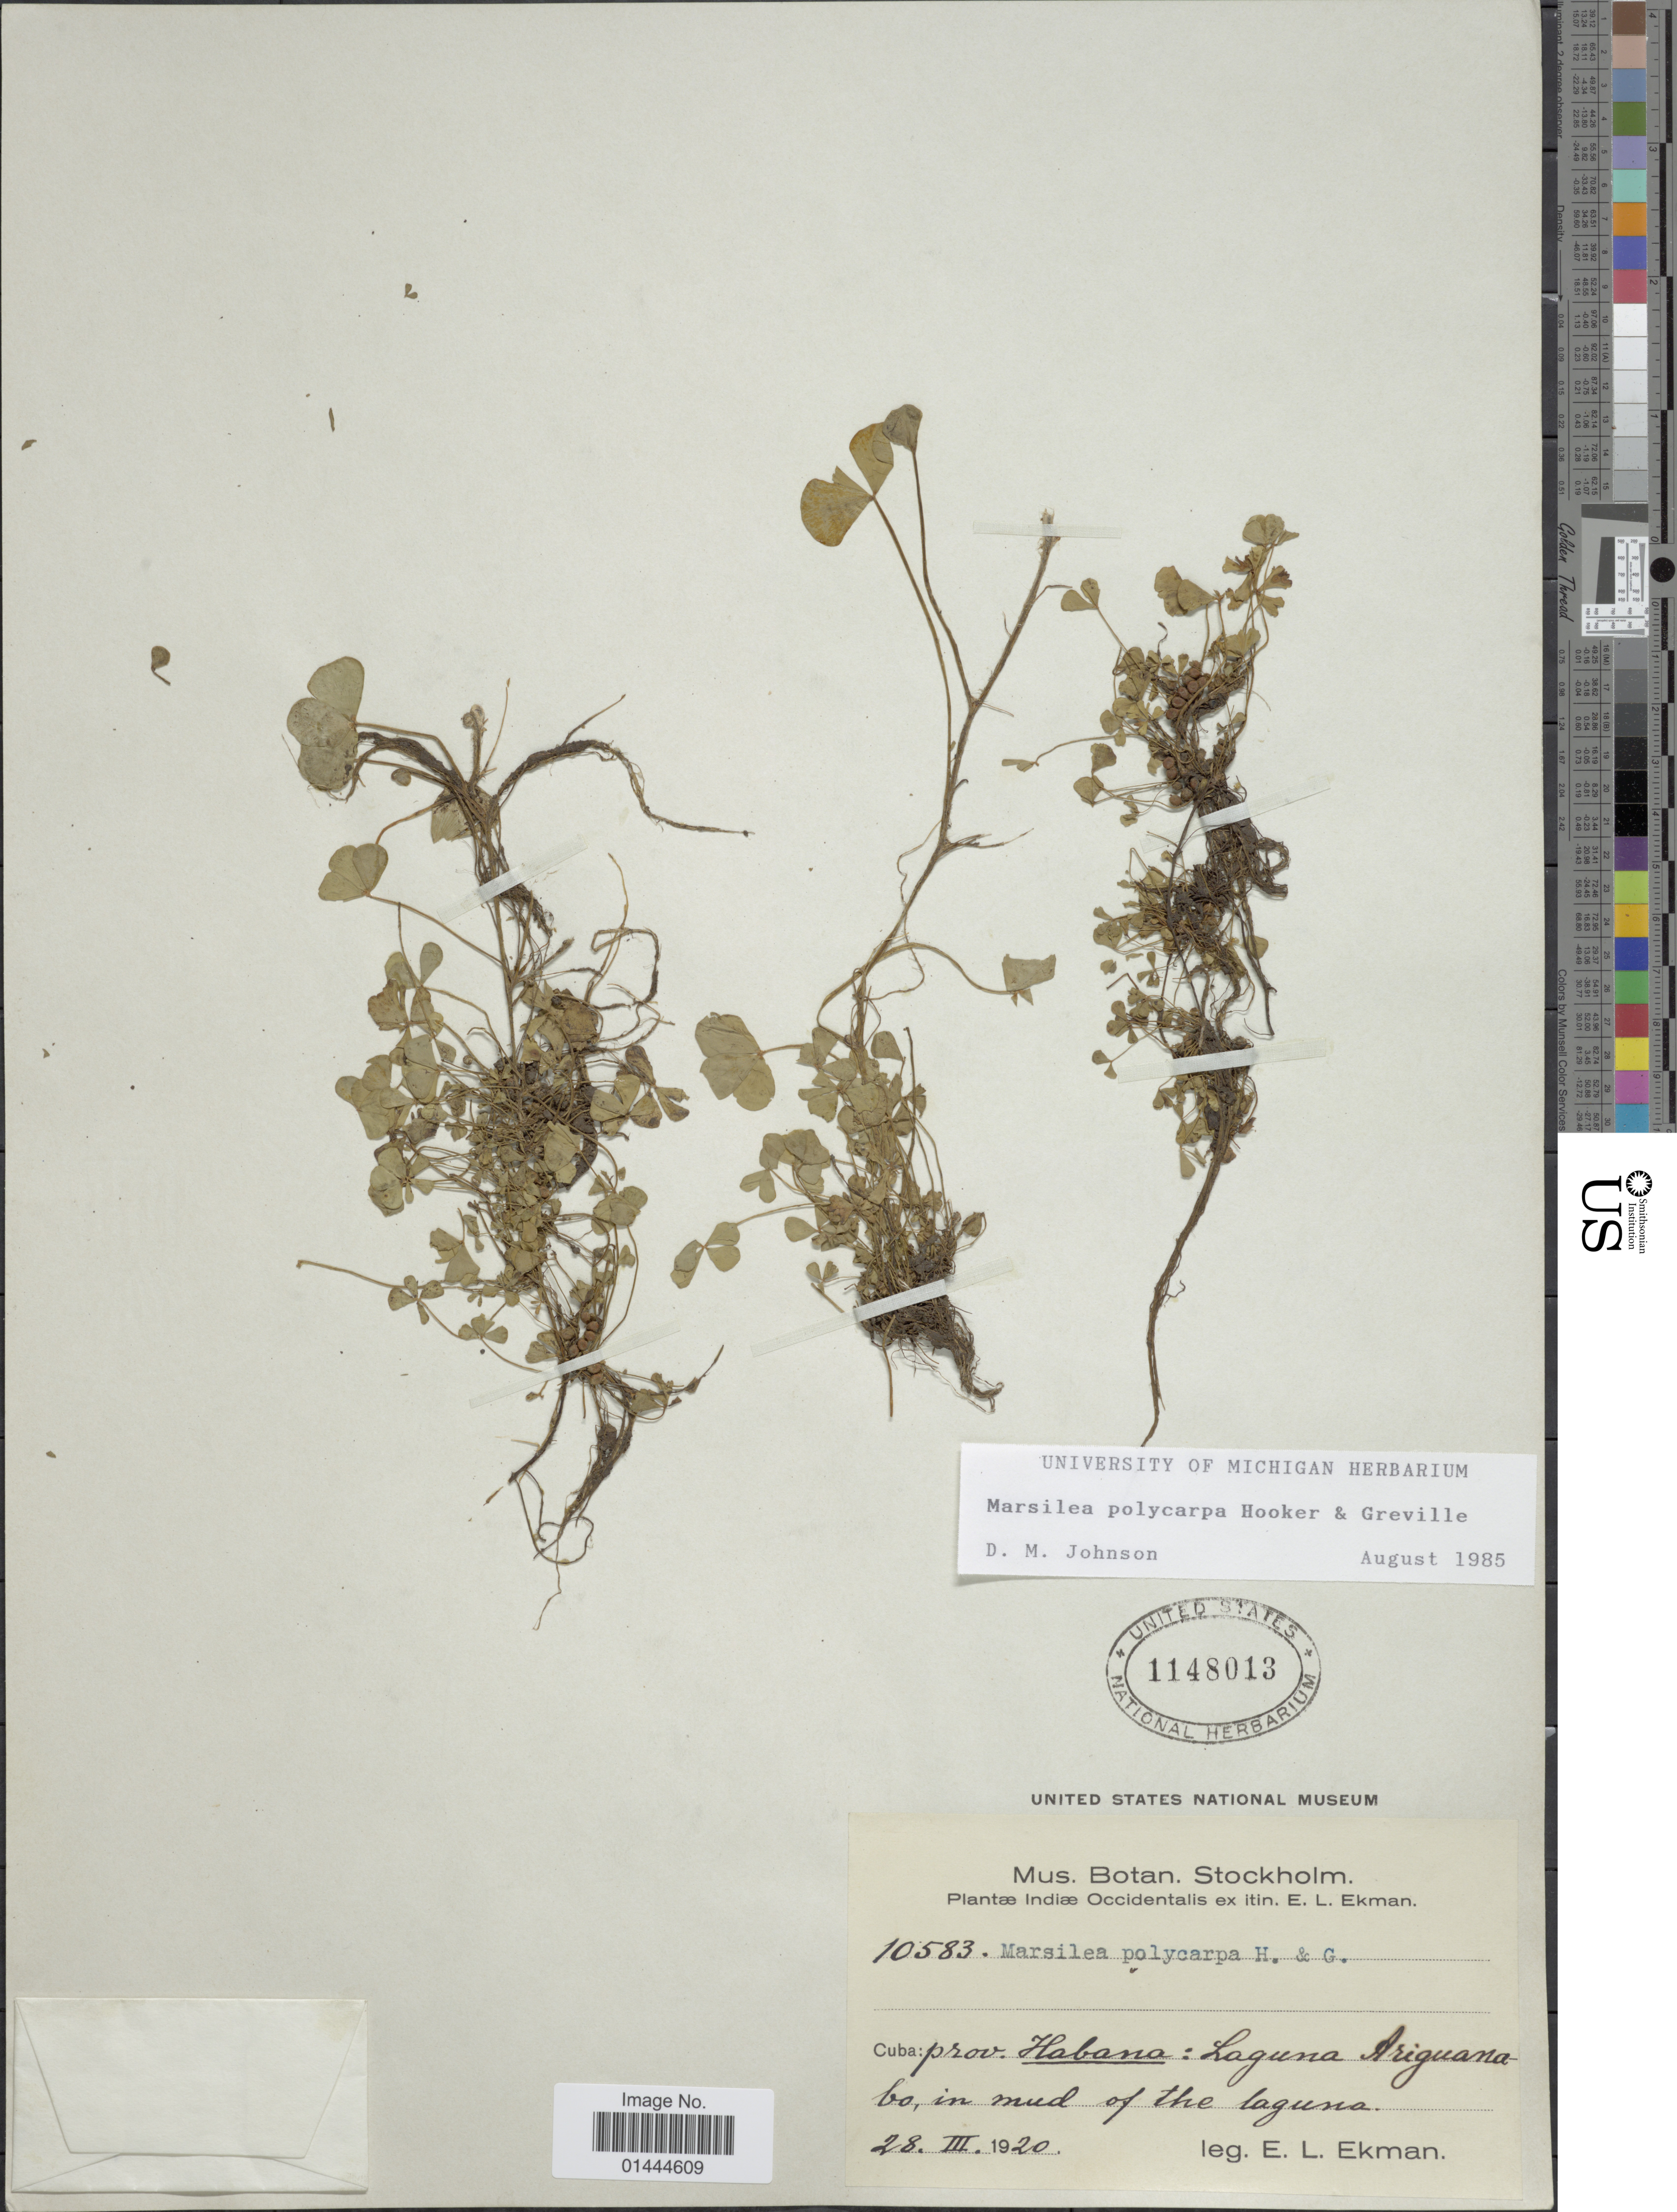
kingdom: Plantae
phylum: Tracheophyta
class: Polypodiopsida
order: Salviniales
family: Marsileaceae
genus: Marsilea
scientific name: Marsilea polycarpa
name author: Hook. & Grev.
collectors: E. L. Ekman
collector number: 10583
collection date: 1920-03-28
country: Cuba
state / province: La Habana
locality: Prov. Habana, Laguna Ariguanabo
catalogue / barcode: US 1148013